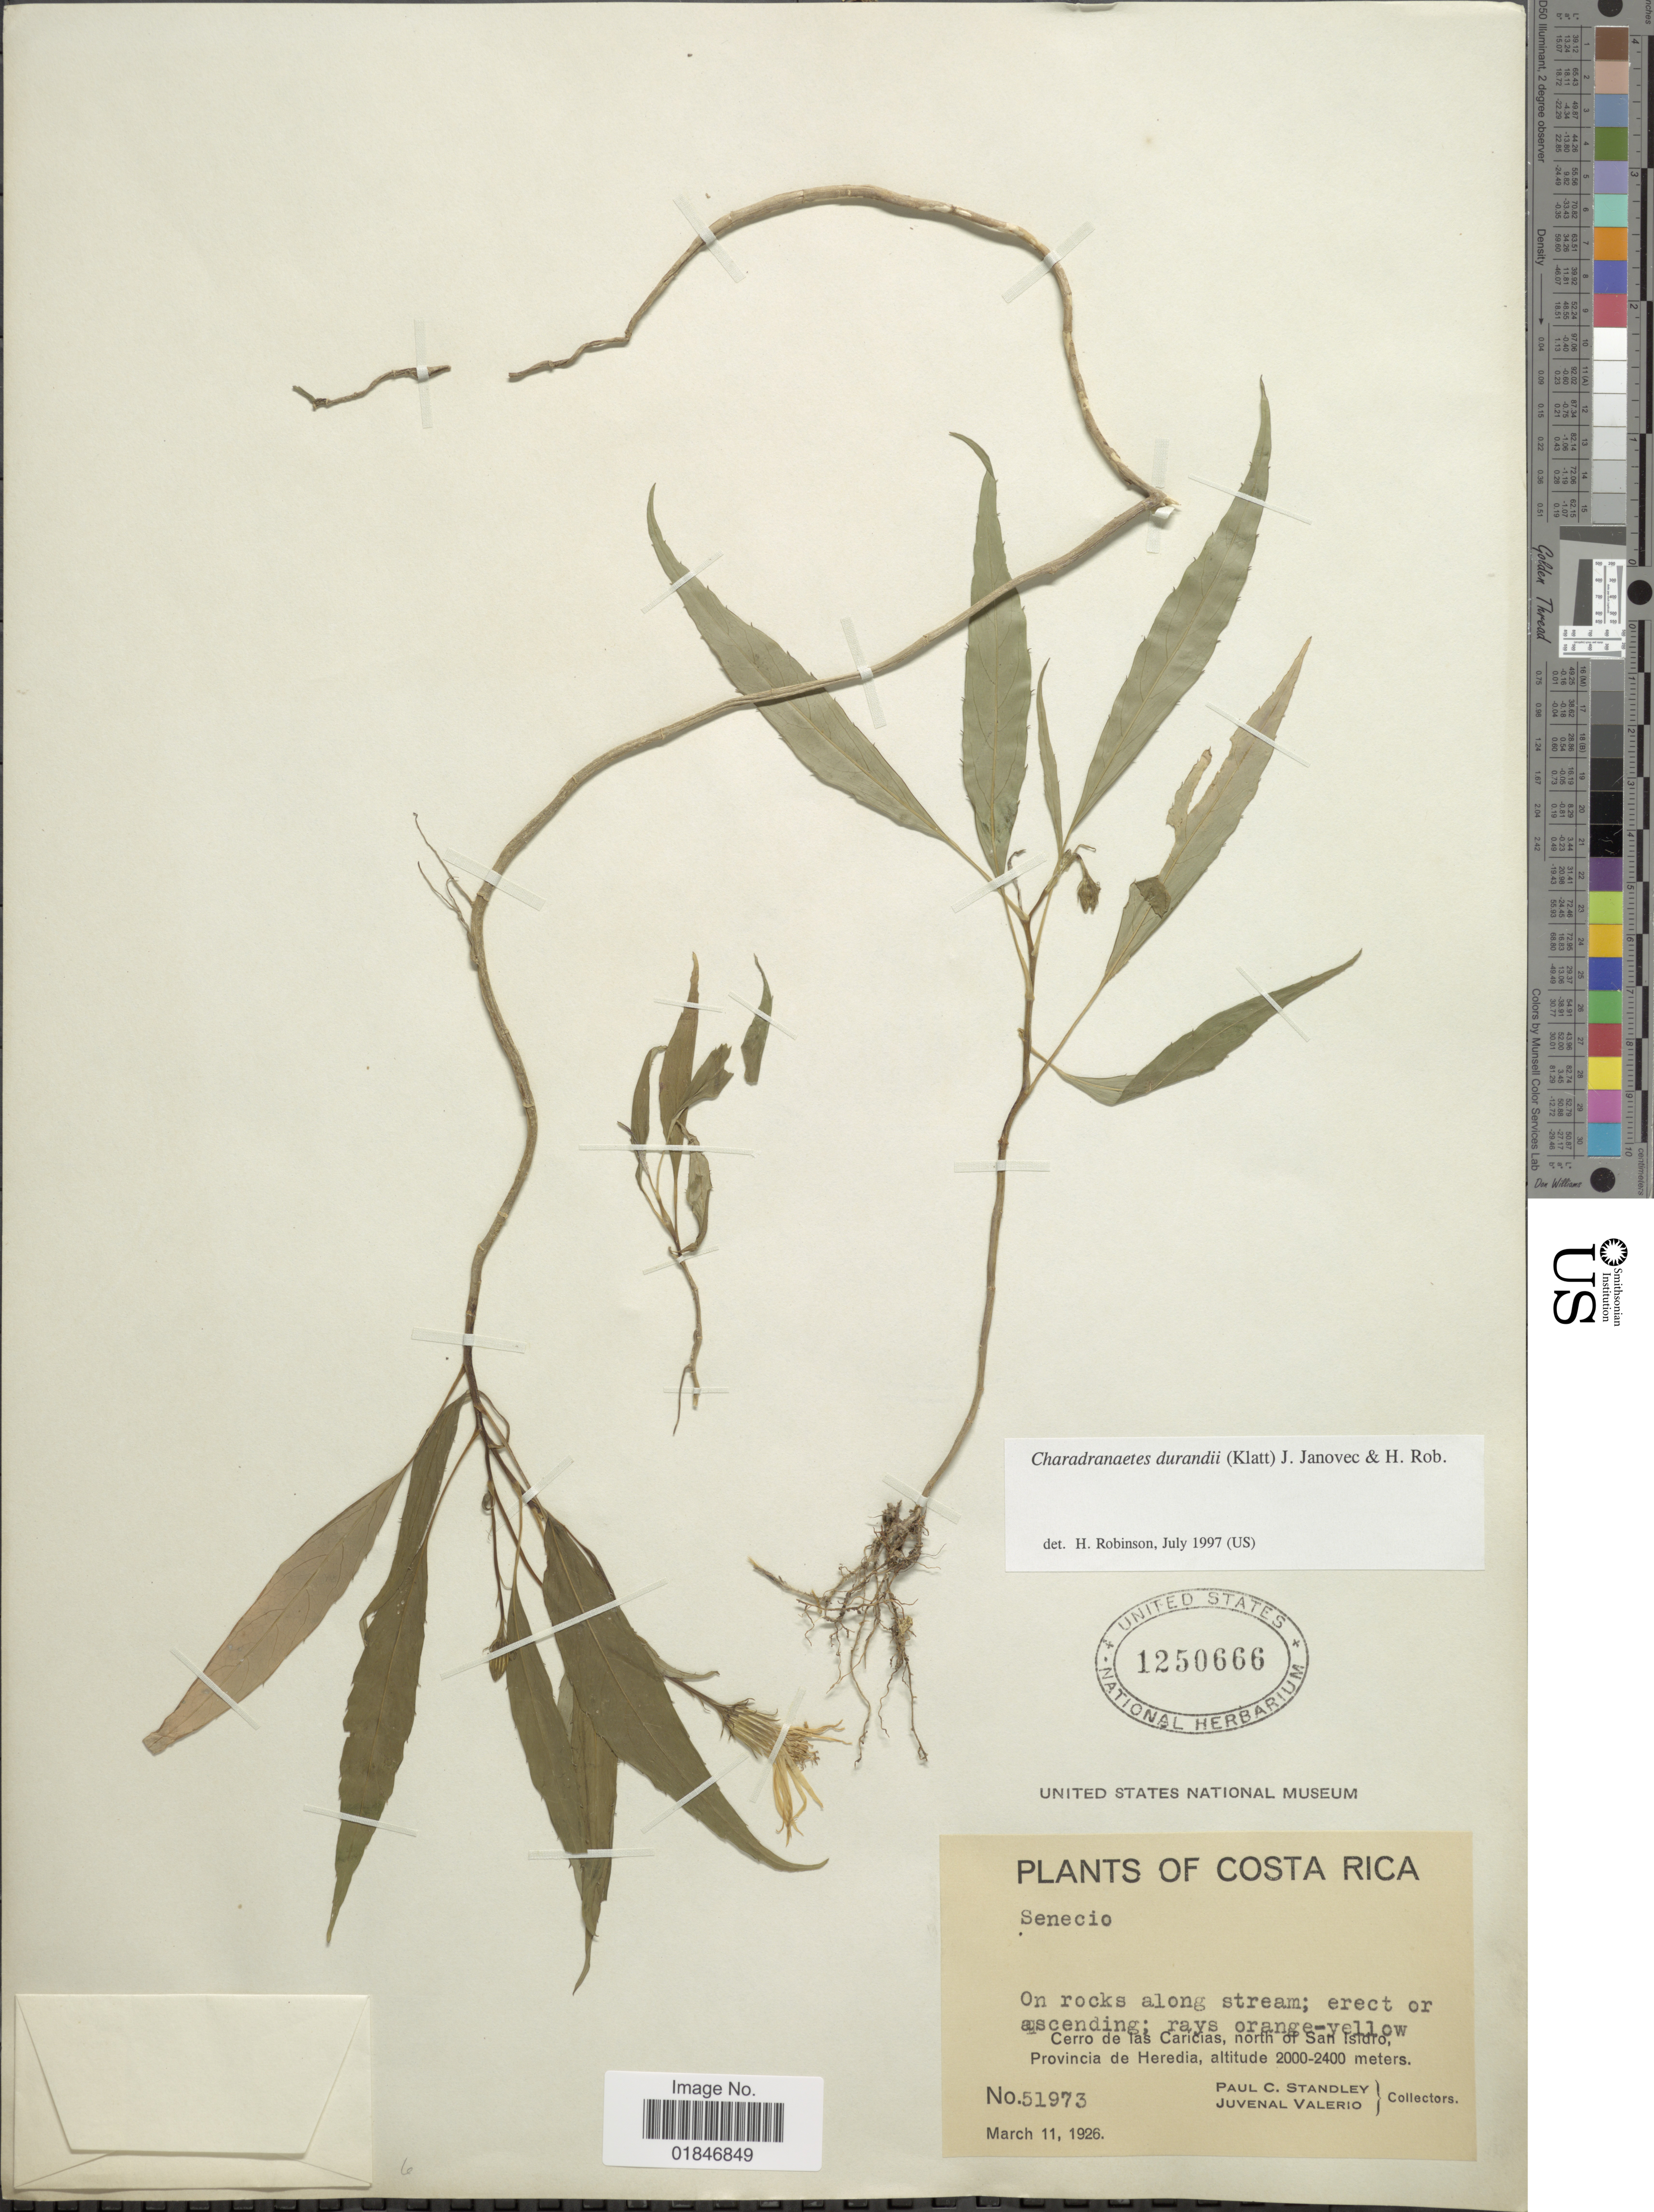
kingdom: Plantae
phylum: Tracheophyta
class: Magnoliopsida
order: Asterales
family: Asteraceae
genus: Charadranaetes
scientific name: Charadranaetes durandii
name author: (Klatt) & H. Rob.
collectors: P. C. Standley & J. Valerio R.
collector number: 51973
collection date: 1926-03-11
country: Costa Rica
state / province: Heredia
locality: Cerrro de las Caricias, north of San Isidro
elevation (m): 2000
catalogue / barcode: US 1250666